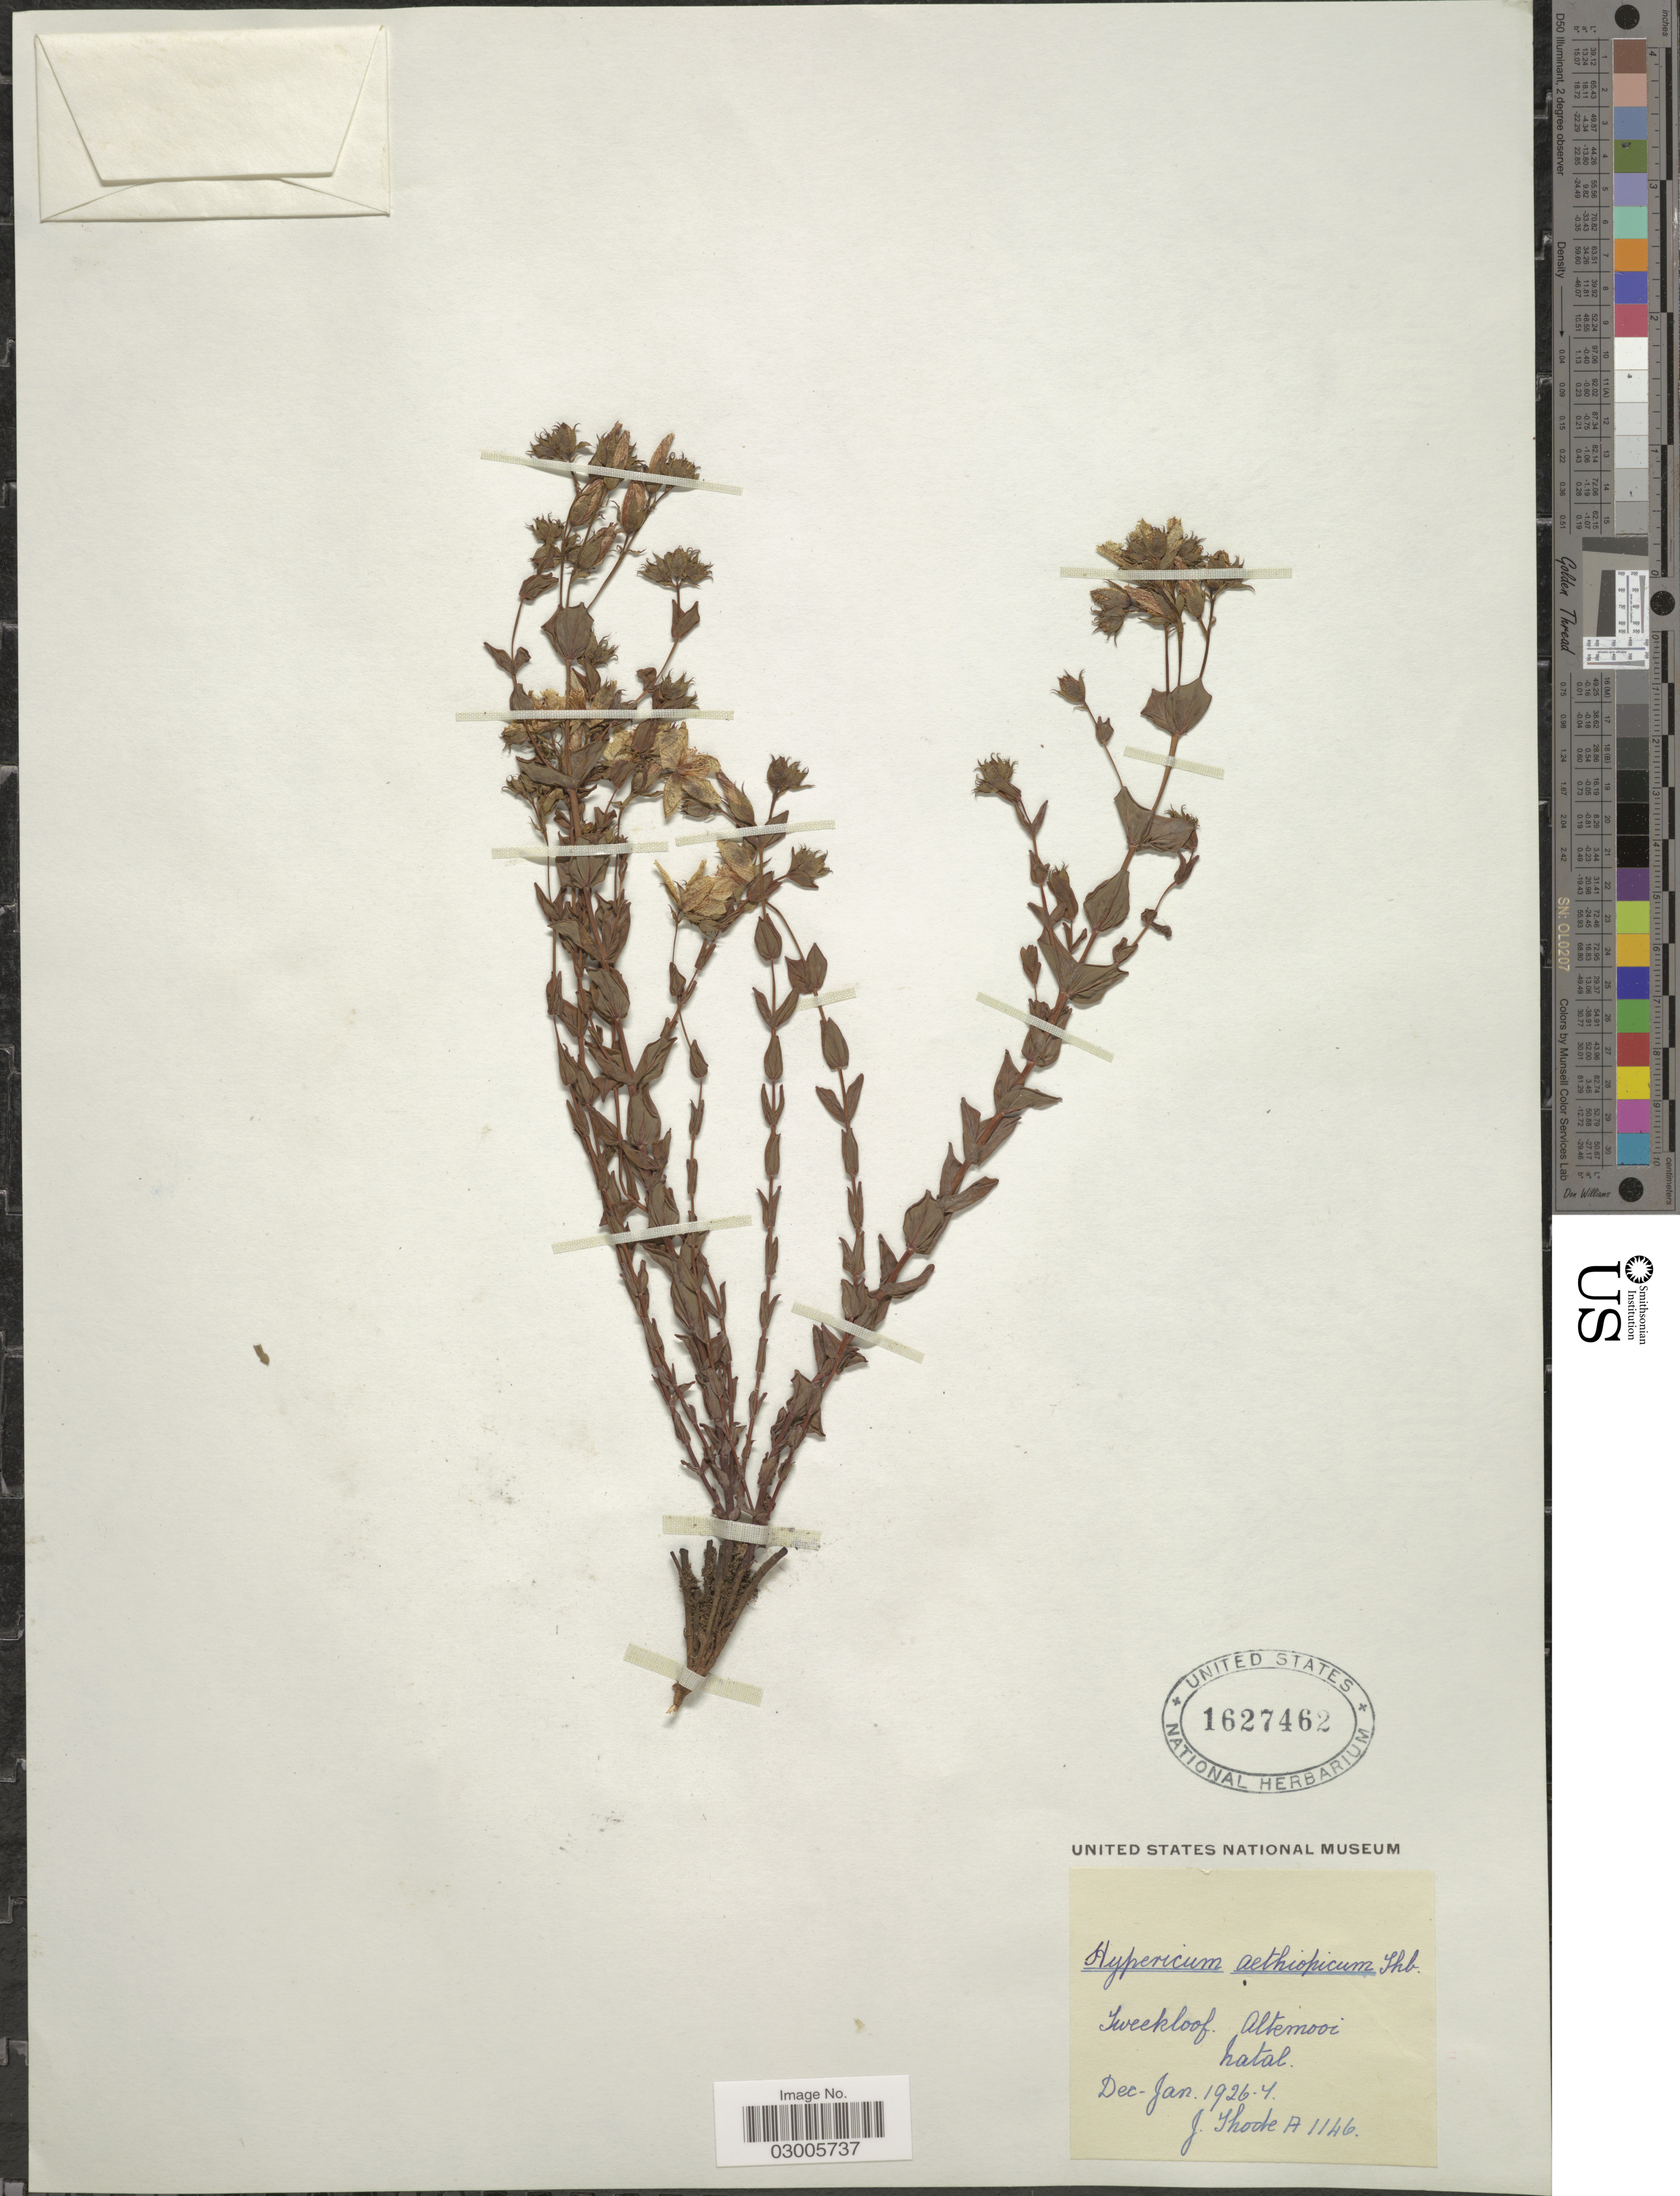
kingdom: Plantae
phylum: Tracheophyta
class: Magnoliopsida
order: Malpighiales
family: Hypericaceae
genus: Hypericum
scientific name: Hypericum aethiopicum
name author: Thunb.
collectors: J. G. Rhode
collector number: A1146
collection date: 1926-12/1927-01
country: South Africa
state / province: KwaZulu-Natal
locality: Tweekloof, Altemooi, Natal.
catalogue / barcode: US 1627462